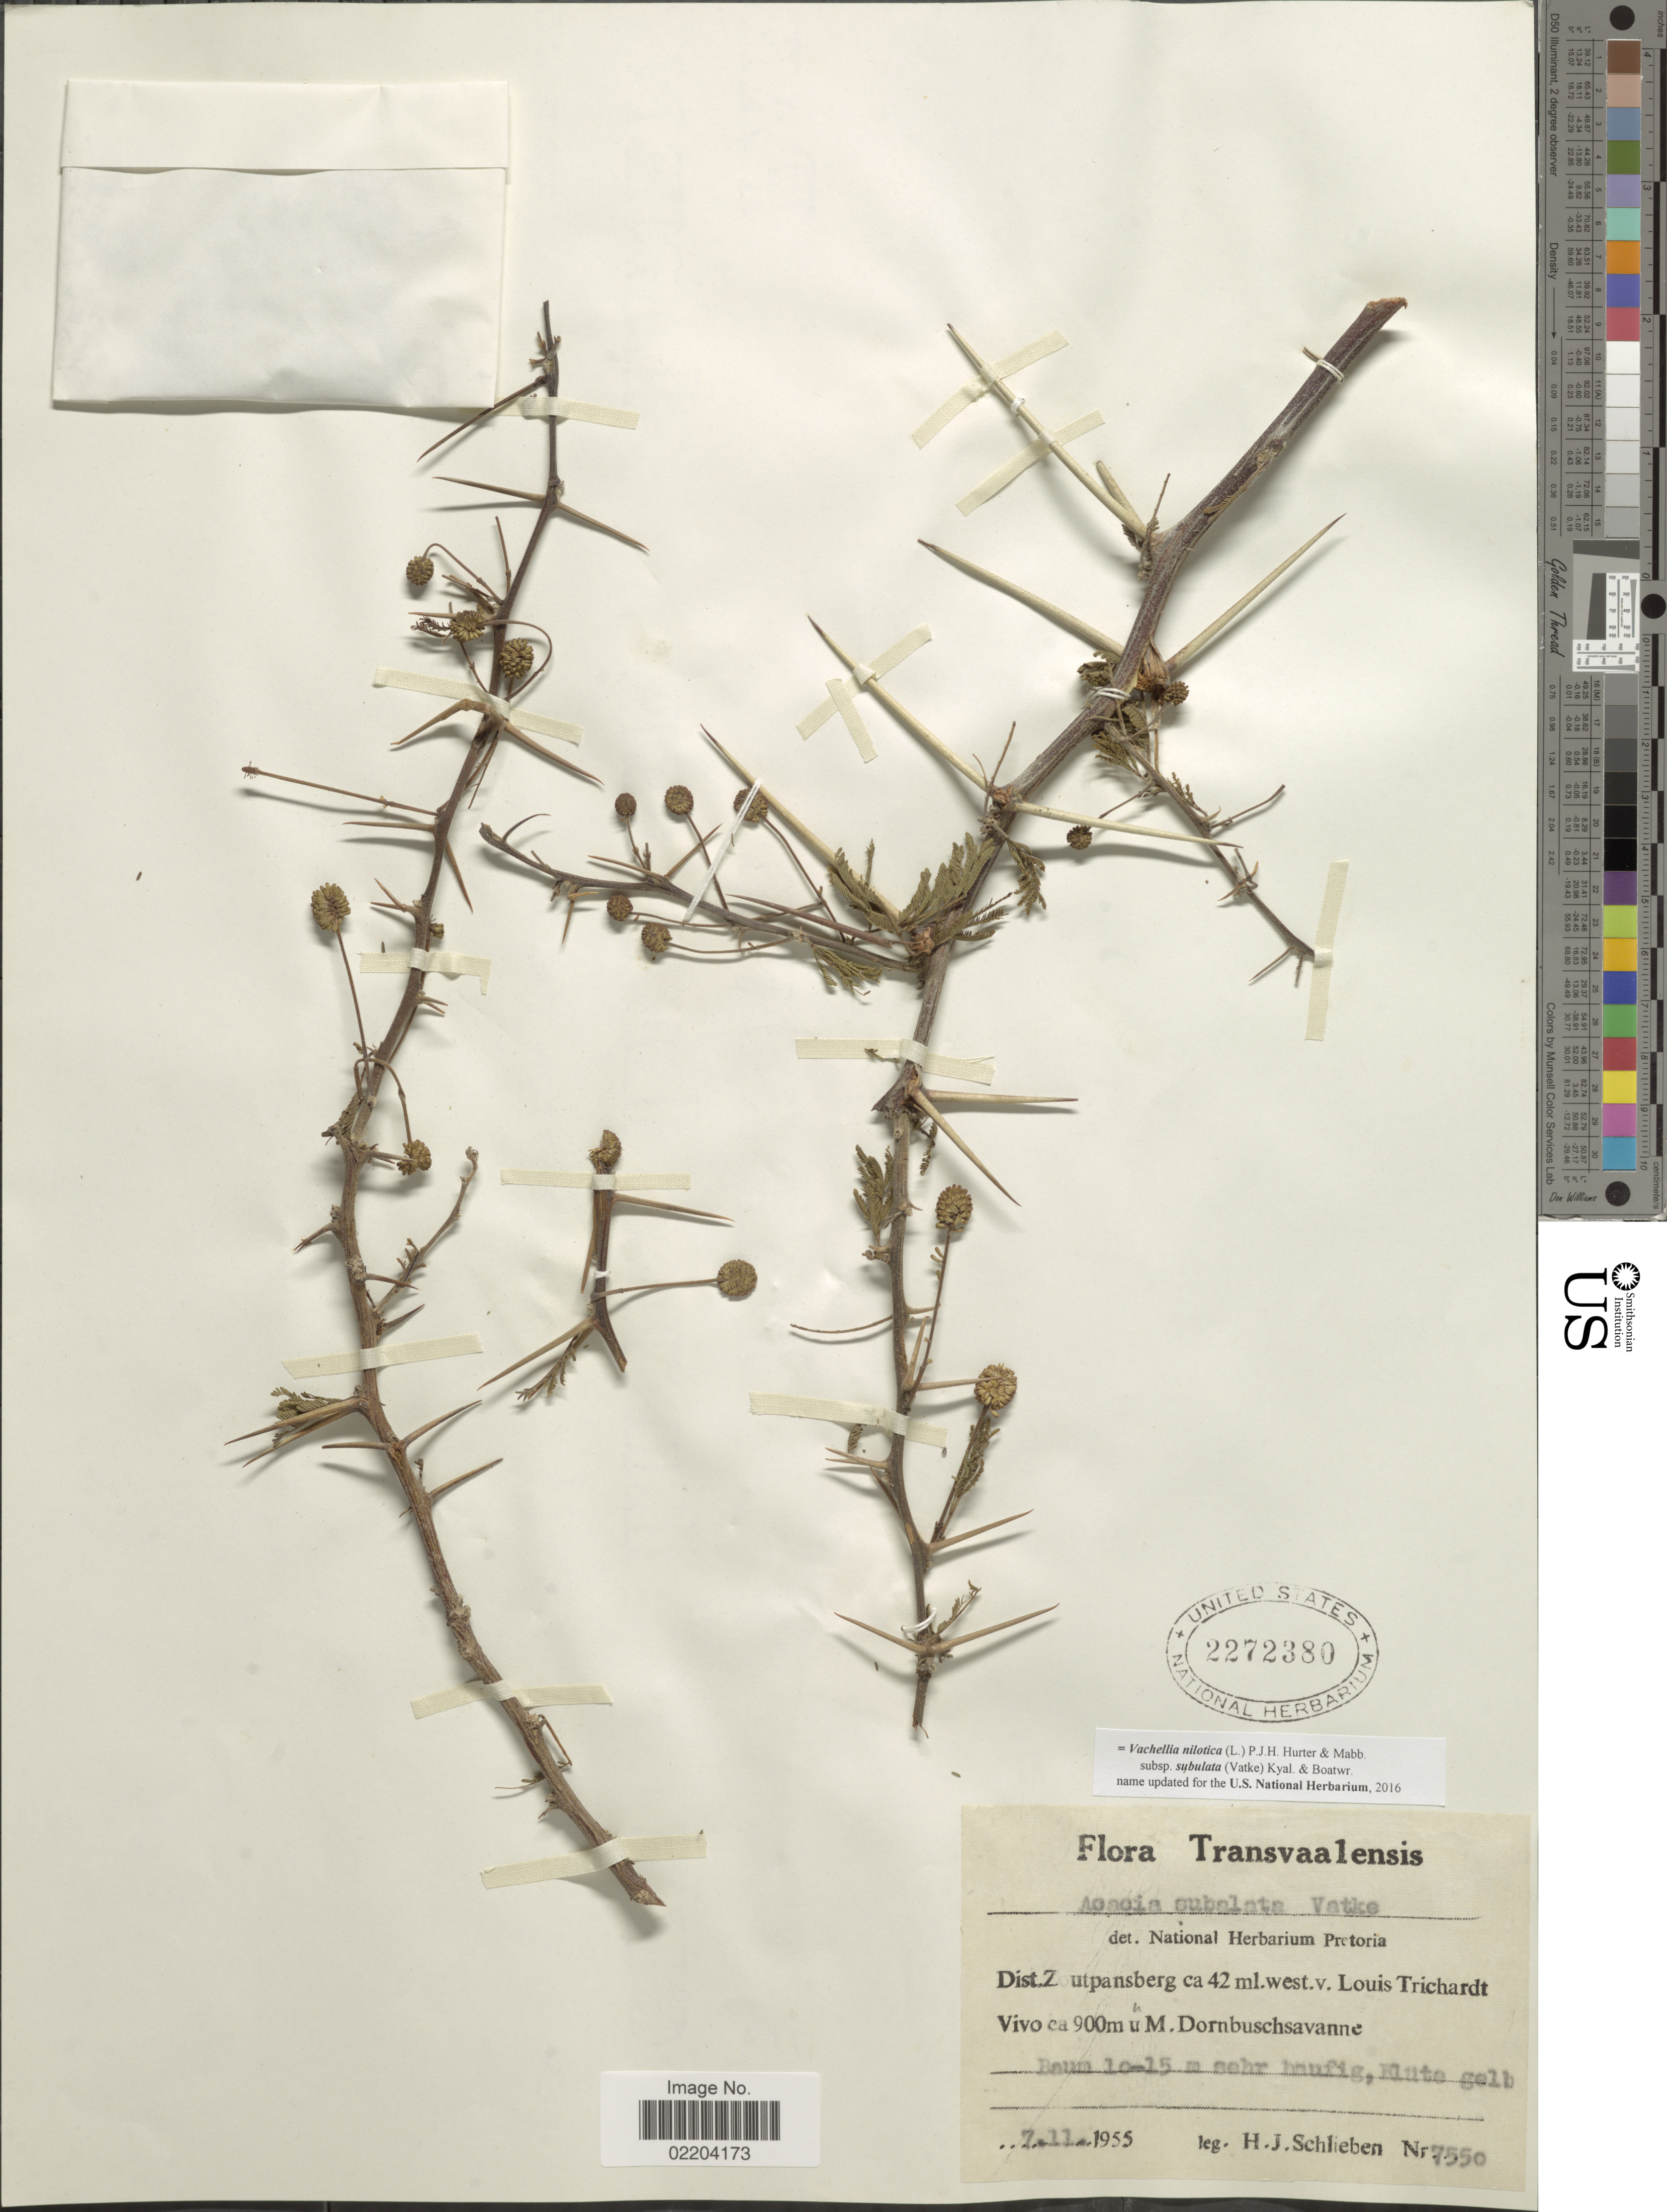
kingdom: Plantae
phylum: Tracheophyta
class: Magnoliopsida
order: Fabales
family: Fabaceae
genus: Vachellia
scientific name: Vachellia nilotica subsp. subalata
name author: (Vatke) Kyal. & Boatwr.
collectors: H. J. Schlieben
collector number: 7550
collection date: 1955-11-07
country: South Africa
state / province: Limpopo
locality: Transvaalensis. Dist. Zoutpansberg ca. 42 ml. west v. Louis TRichardt, Dornbuschsavanne.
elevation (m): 900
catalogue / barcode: US 2272380